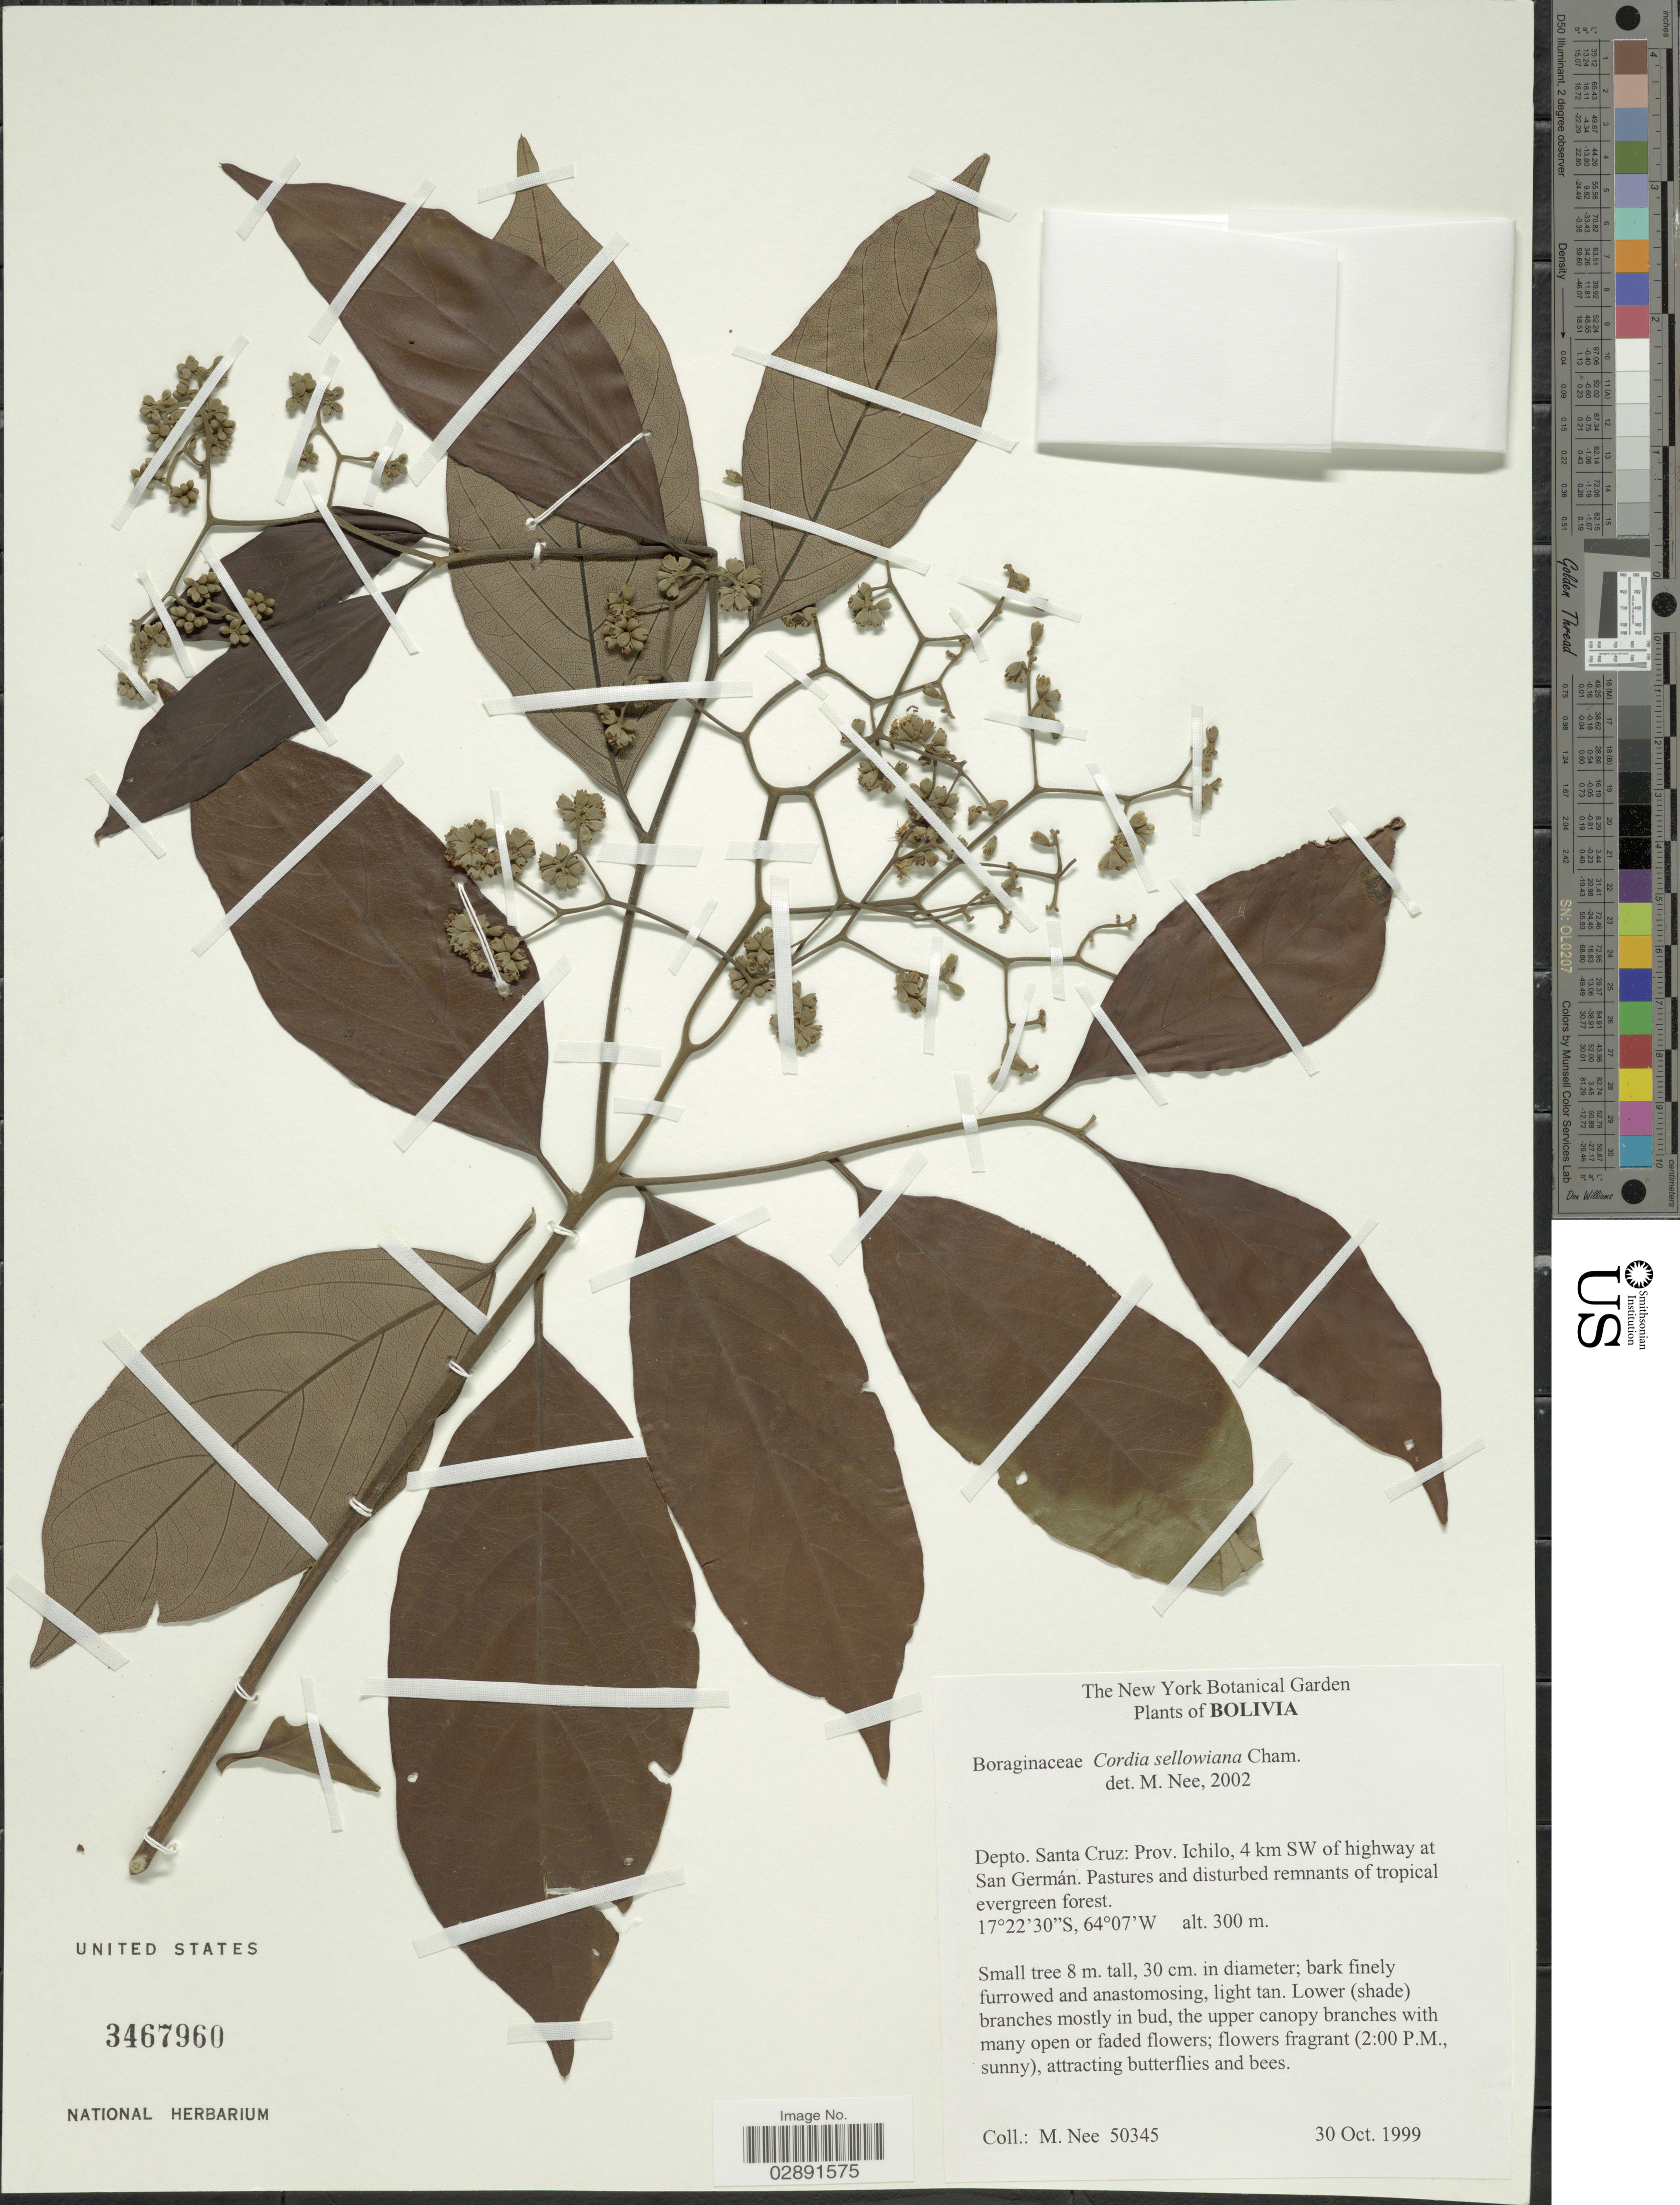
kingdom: Plantae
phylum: Tracheophyta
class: Magnoliopsida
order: Boraginales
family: Cordiaceae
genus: Cordia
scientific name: Cordia sellowiana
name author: Cham.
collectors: M. Nee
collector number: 50345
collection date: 1999-10-30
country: Bolivia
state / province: Santa Cruz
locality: Depto. Santa Cruz: Prov. Ichilo, 4 km SW of highway at San Germán.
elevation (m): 300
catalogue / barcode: US 3467960